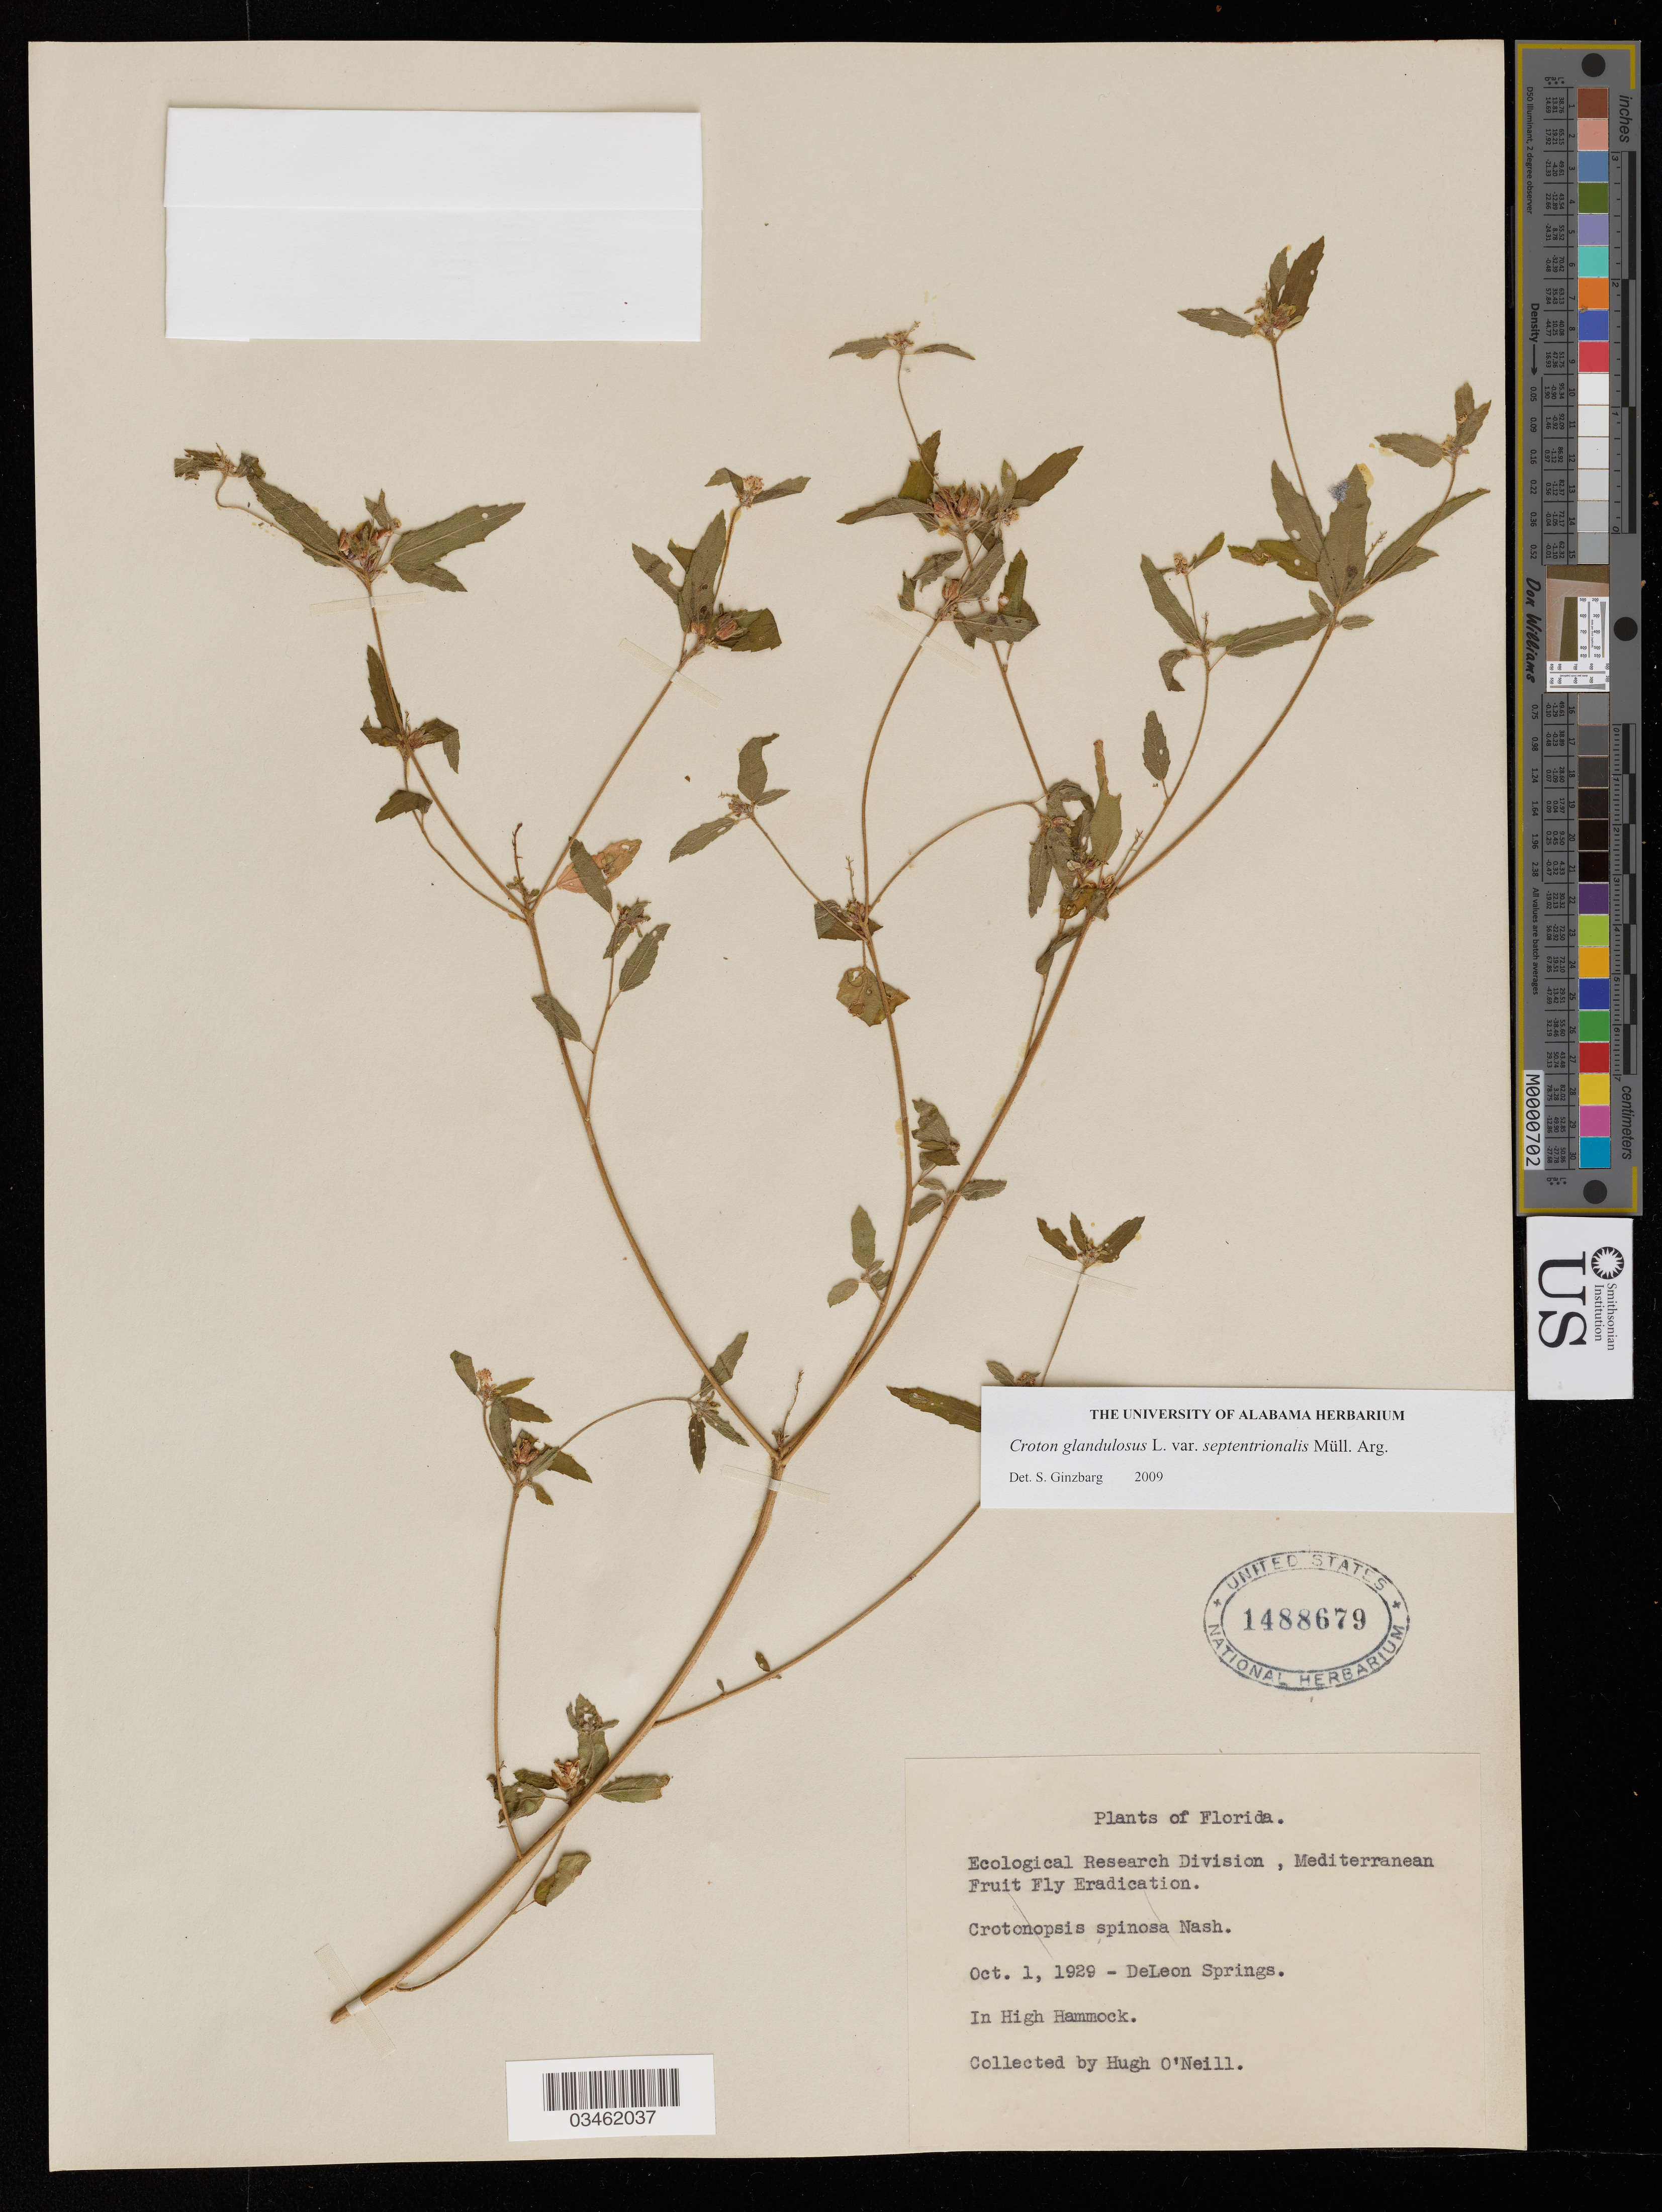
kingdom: Plantae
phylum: Tracheophyta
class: Magnoliopsida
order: Malpighiales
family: Euphorbiaceae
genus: Croton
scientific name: Croton glandulosus var. septentrionalis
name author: Müll. Arg.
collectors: H. O'Neill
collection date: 1929-10-01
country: United States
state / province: Florida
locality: DeLeon Springs.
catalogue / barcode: US 1488679